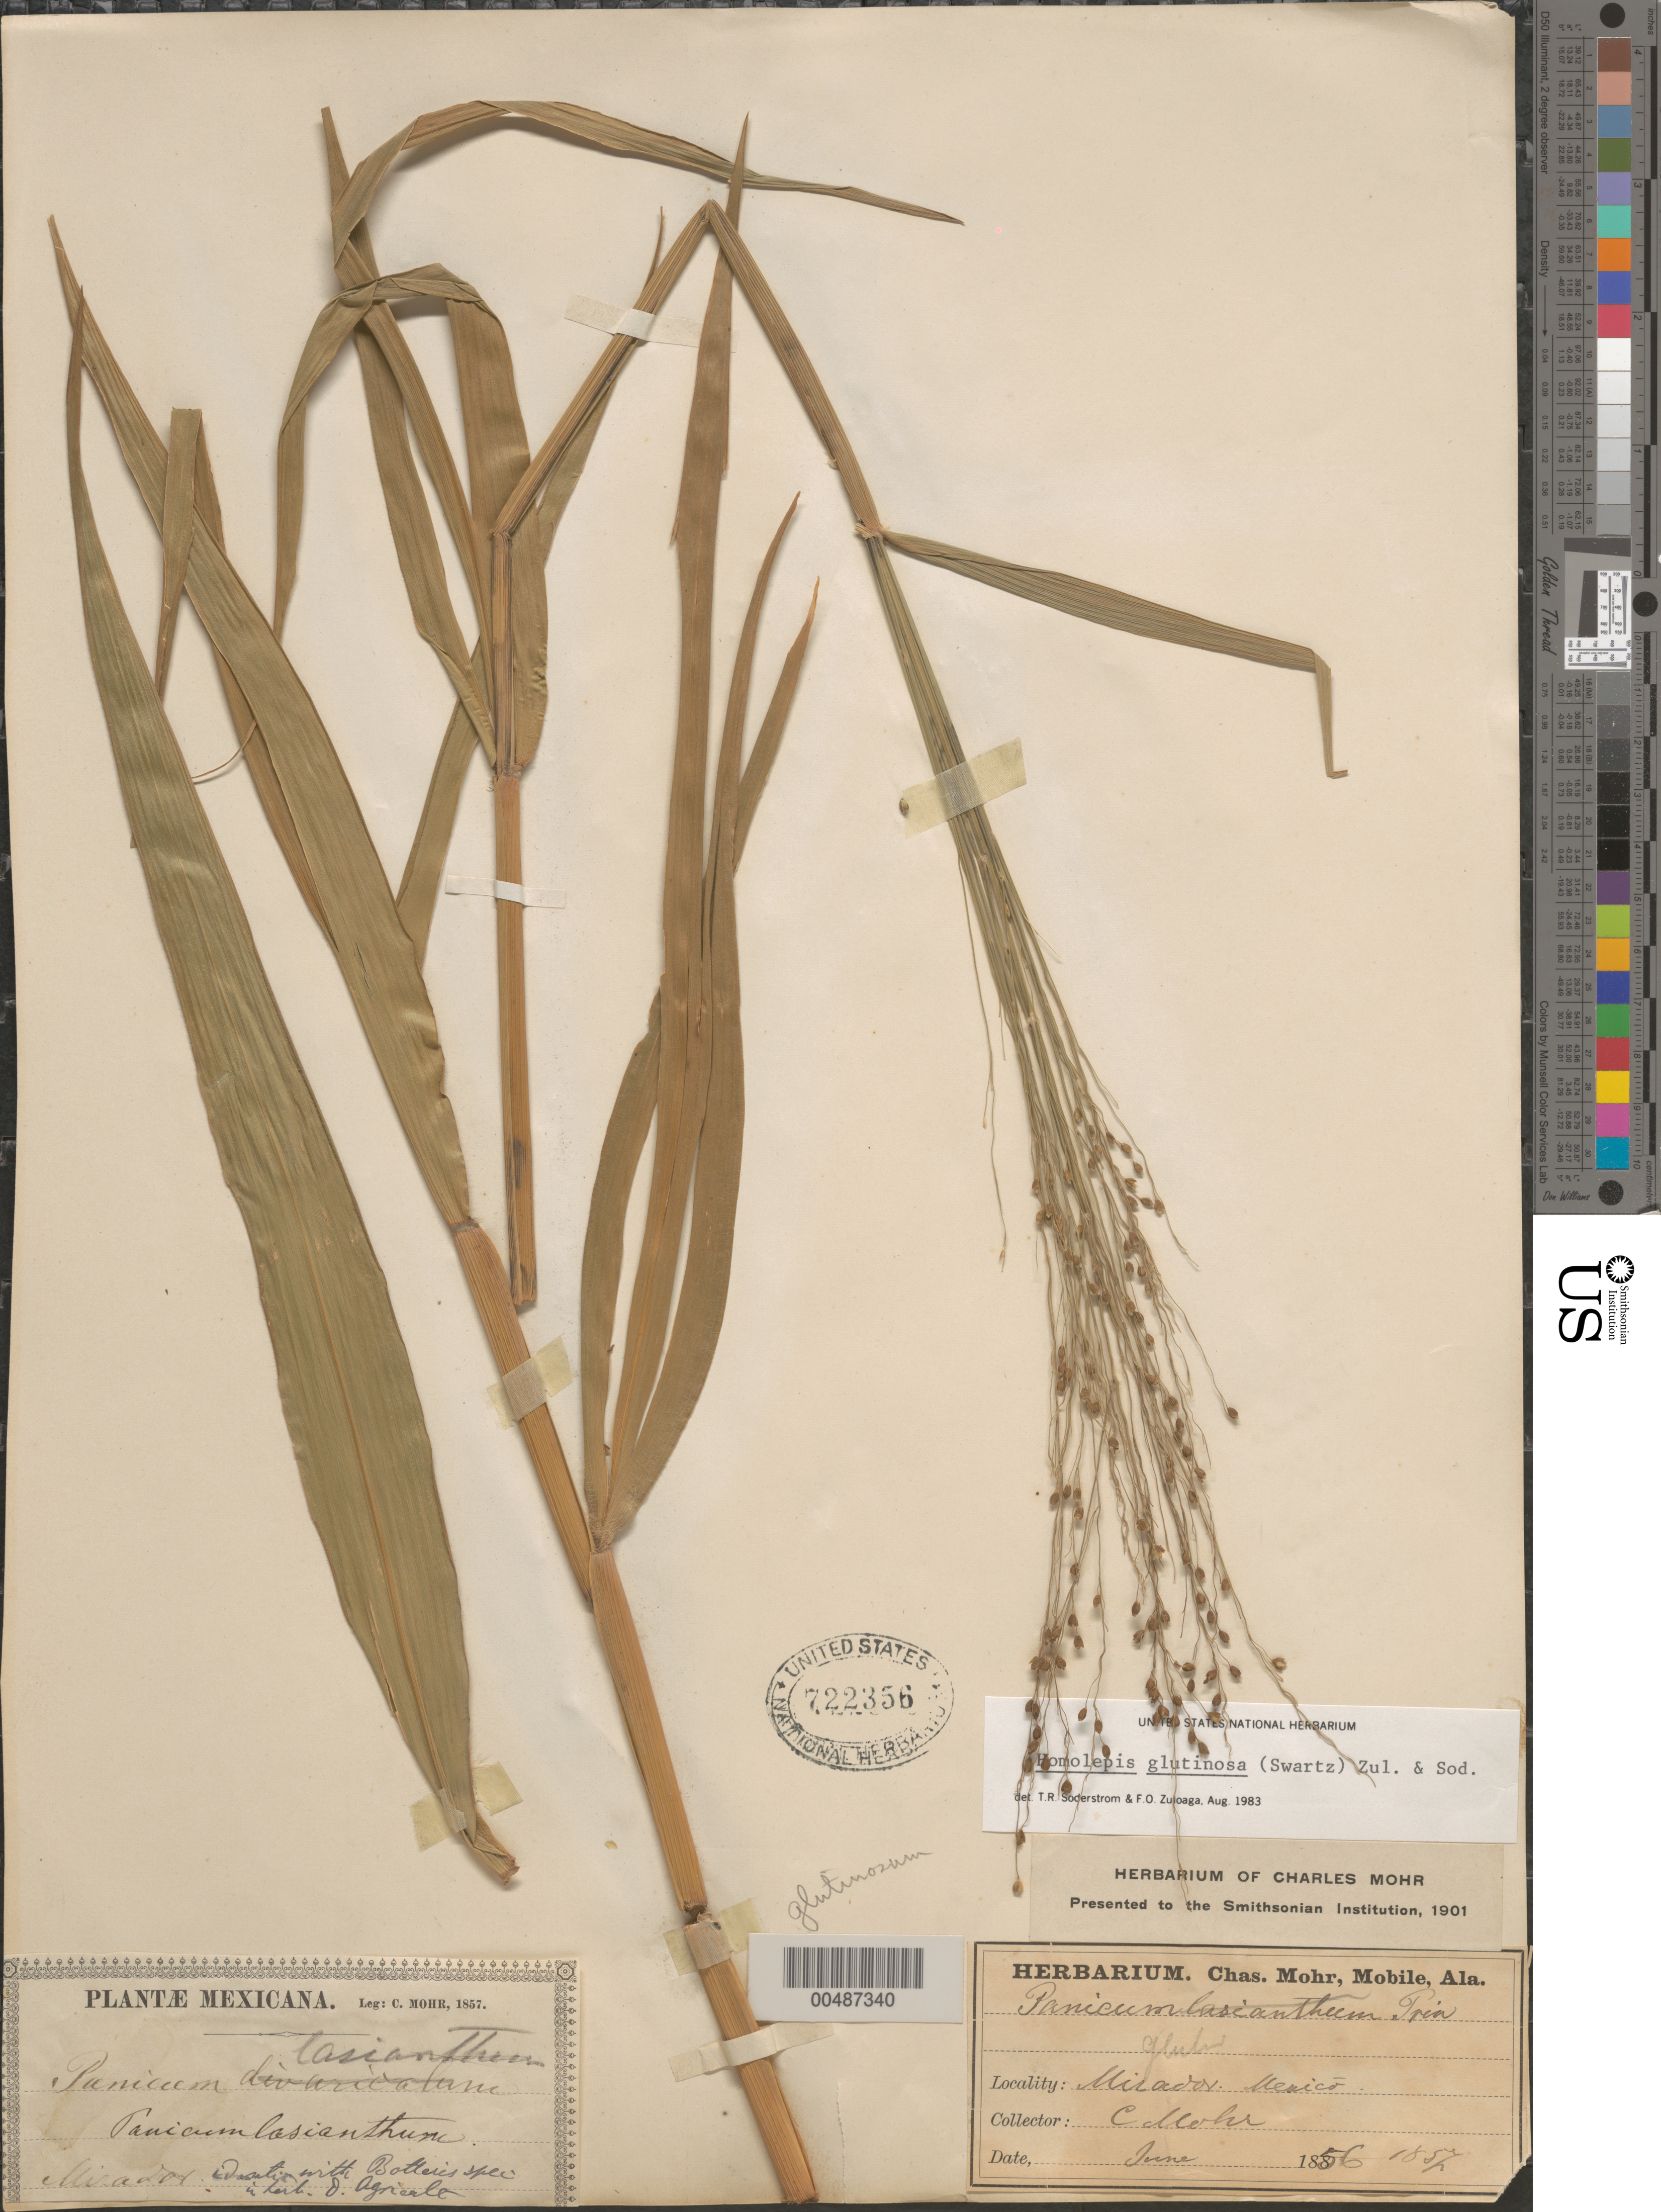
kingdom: Plantae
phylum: Tracheophyta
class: Liliopsida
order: Poales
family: Poaceae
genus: Homolepis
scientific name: Homolepis glutinosa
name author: (Sw.) Zuloaga & Soderstr.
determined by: Soderstrom, T. R.; Zuloaga, F. O.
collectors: C. T. Mohr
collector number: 1057?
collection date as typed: Jun 1856 or 1857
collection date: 1856-06 or 1857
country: Mexico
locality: Mirador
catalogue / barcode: US 722356